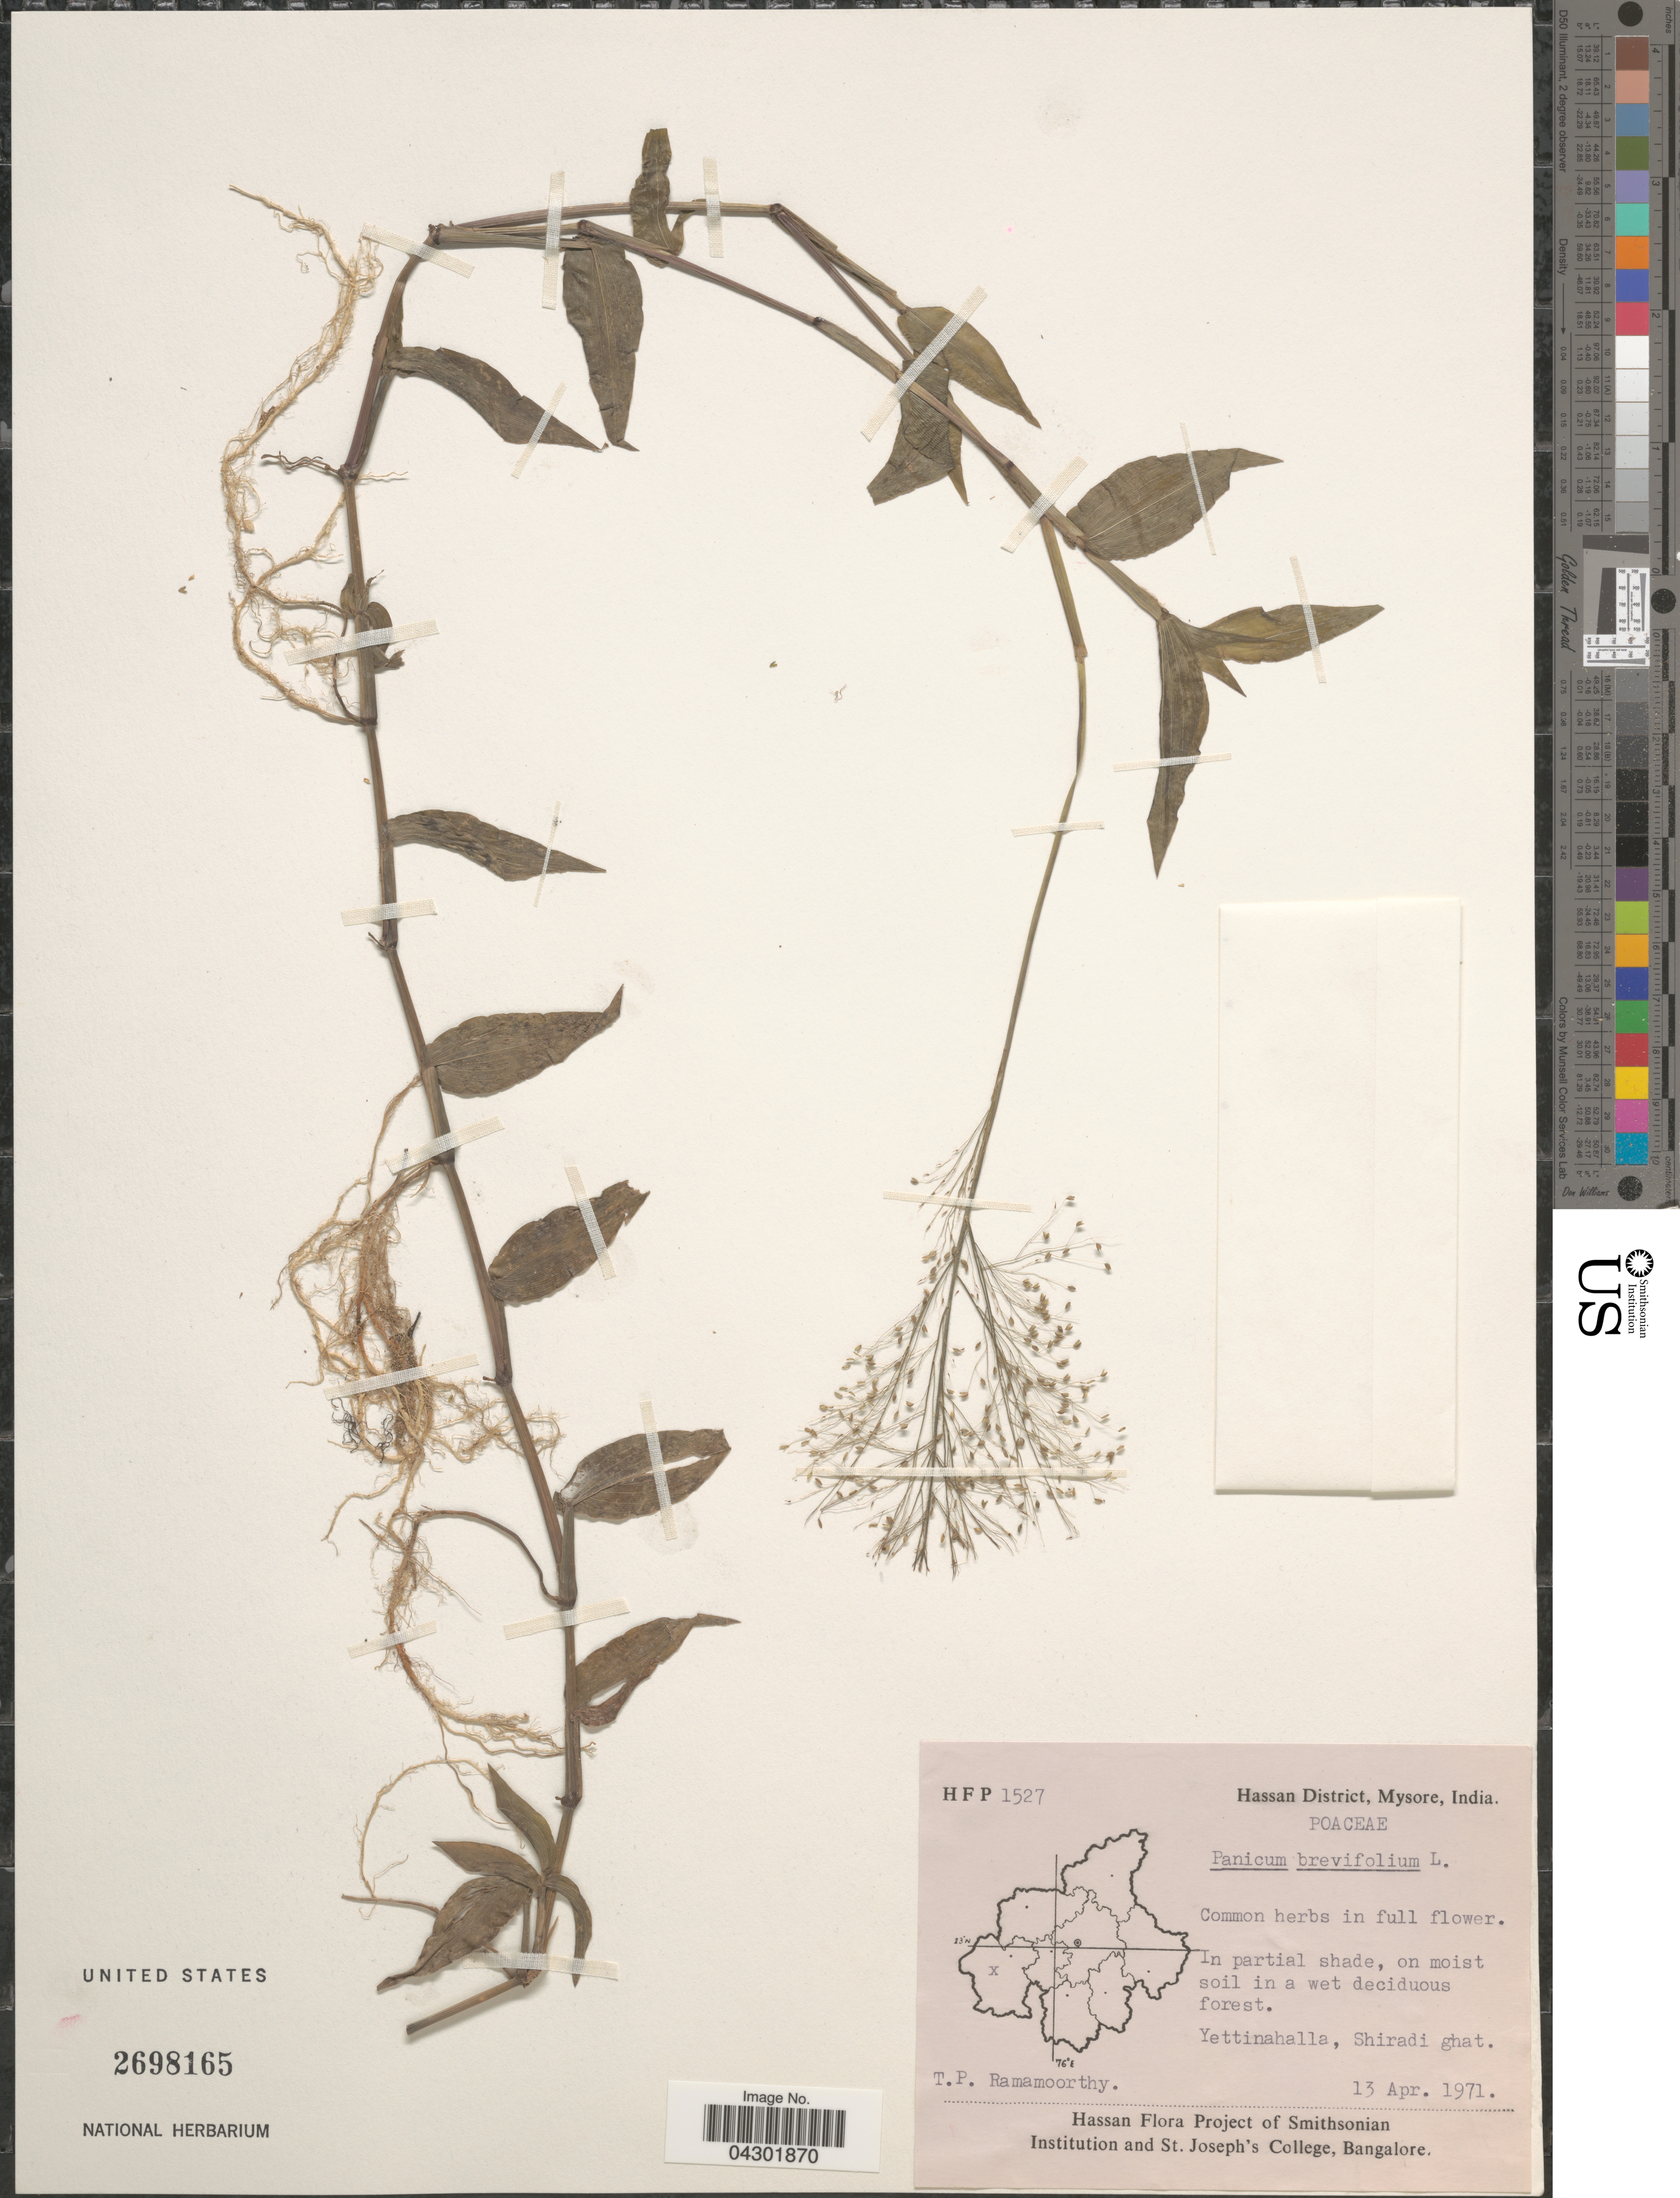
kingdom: Plantae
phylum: Tracheophyta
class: Liliopsida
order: Poales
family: Poaceae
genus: Panicum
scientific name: Panicum brevifolium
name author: L.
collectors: T. P. Ramamoorthy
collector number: HFP1527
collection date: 1971-04-13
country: India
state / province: Karnataka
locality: Hassan District, Mysore. In partial shade, on moist soil in a wet deciduous forest. Yettinahalla, Shiradi ghat.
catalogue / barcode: US 2698165